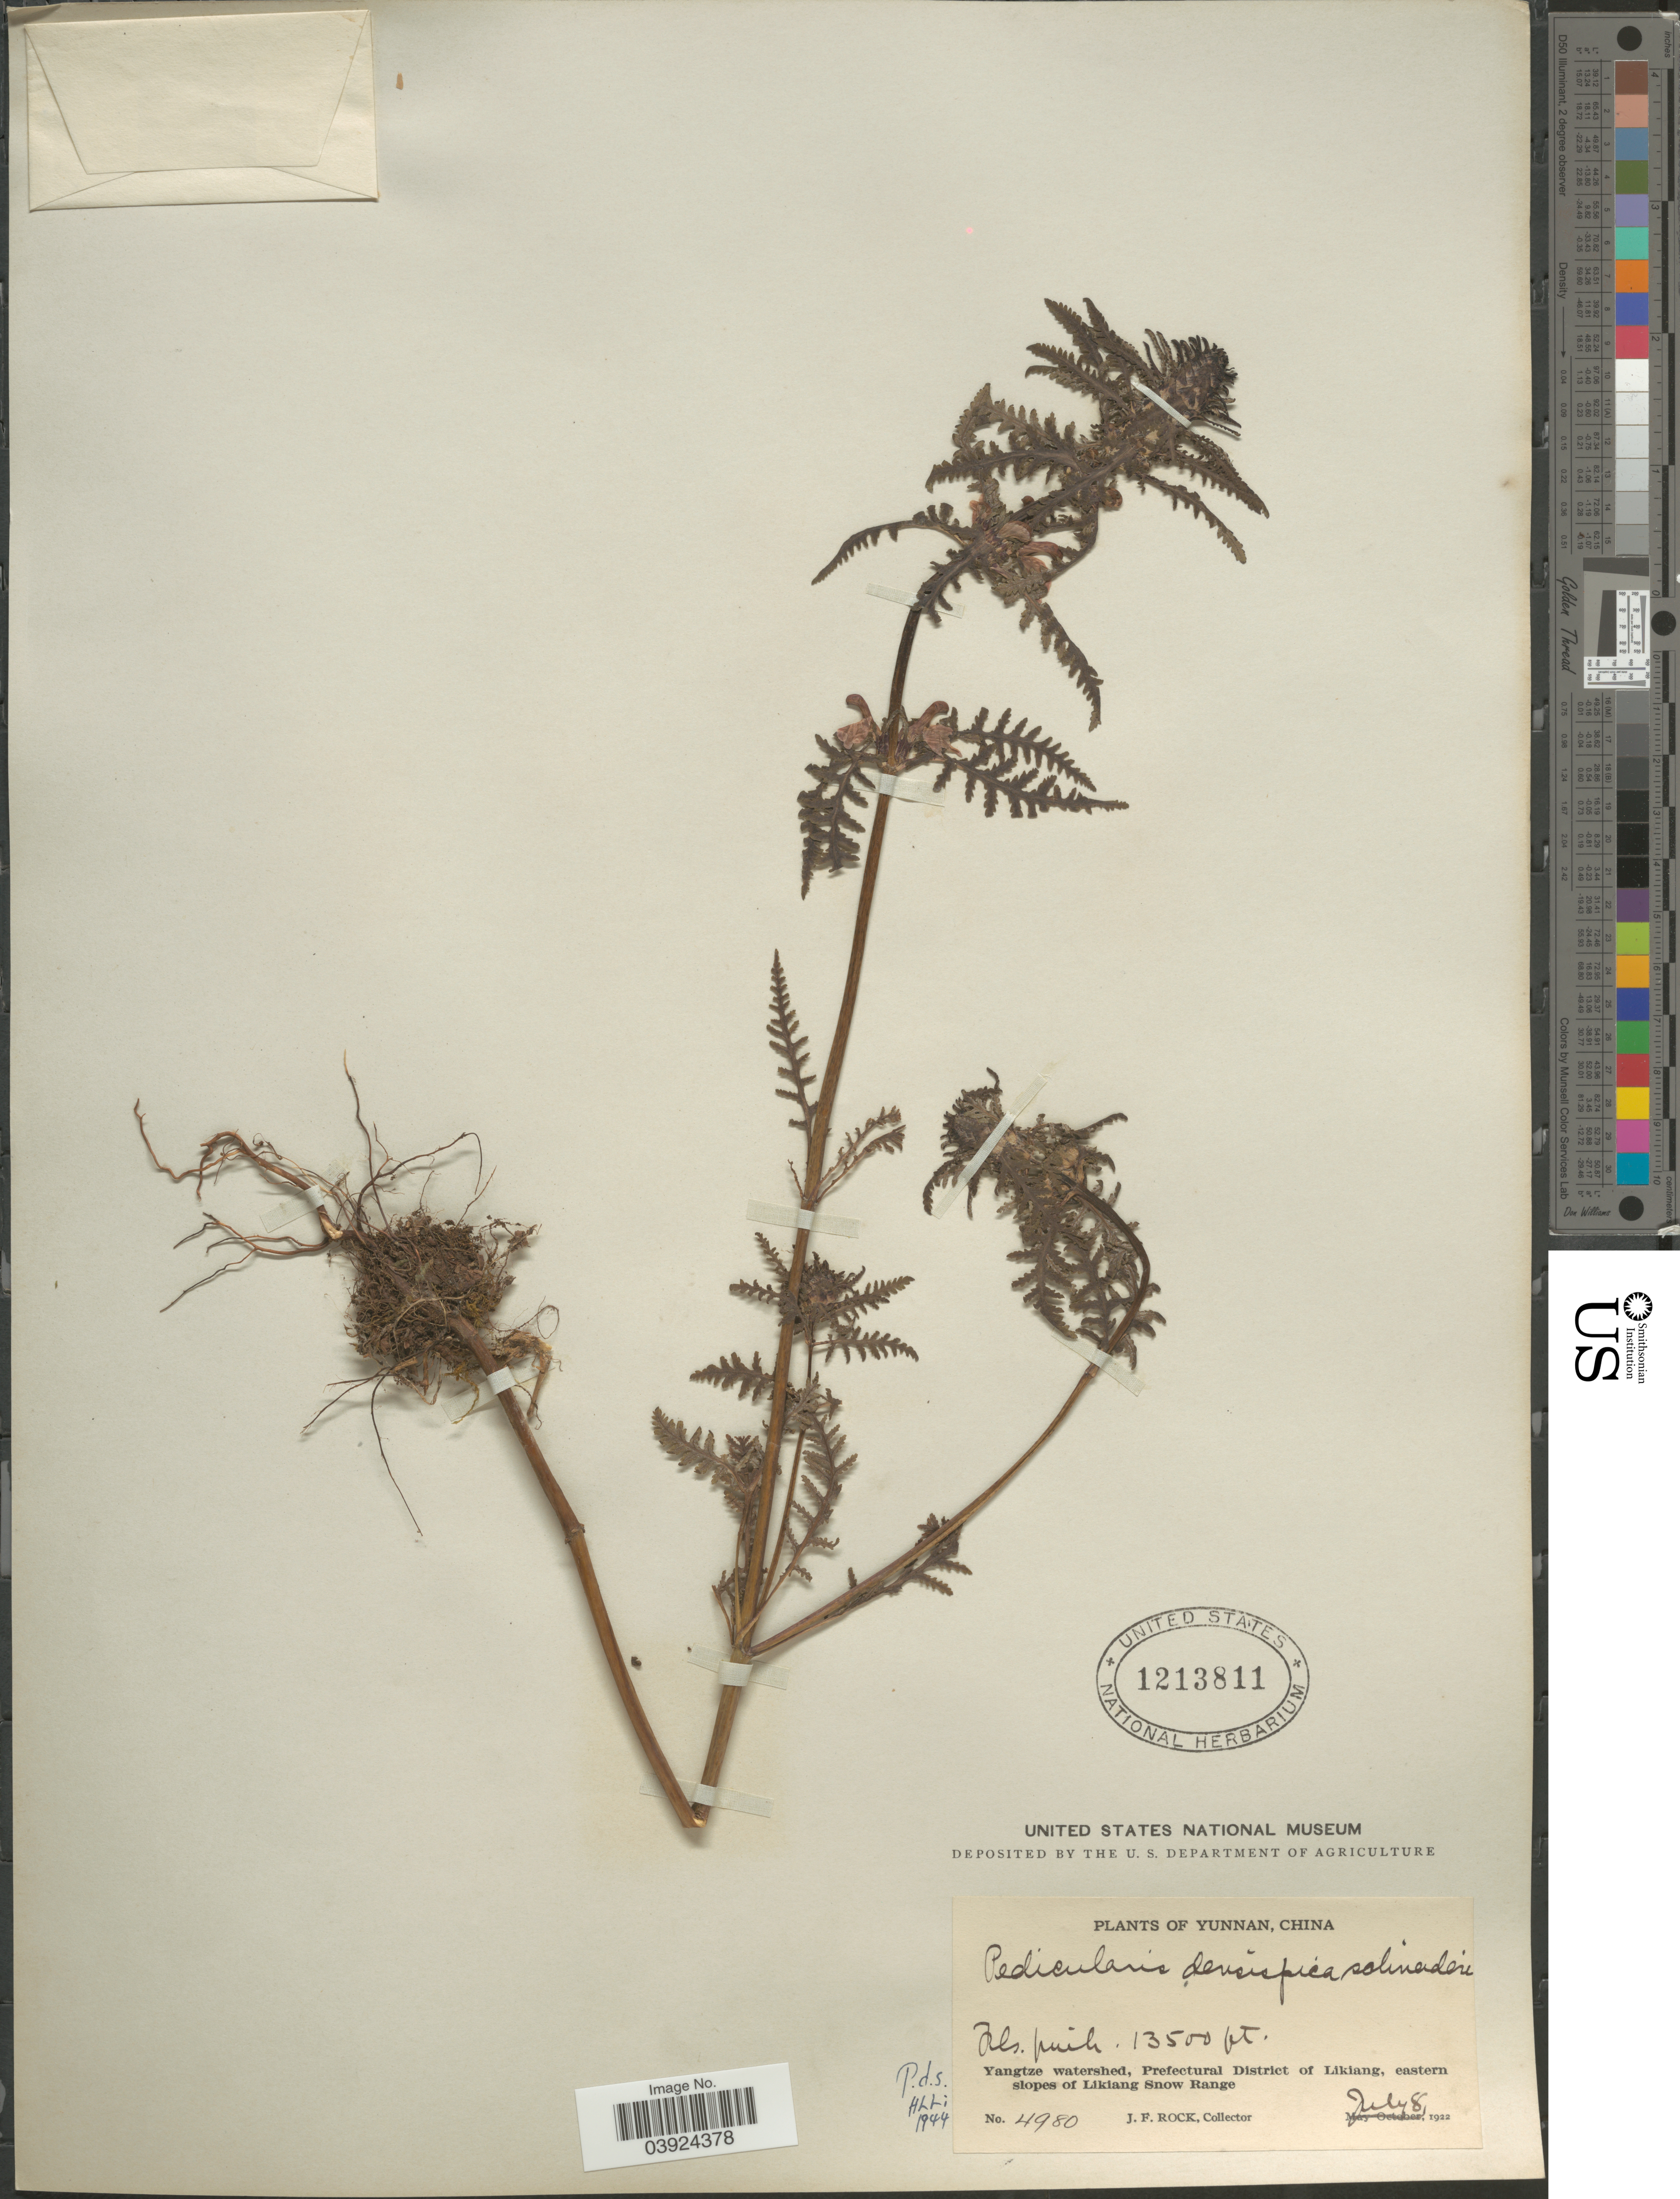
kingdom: Plantae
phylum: Tracheophyta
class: Magnoliopsida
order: Lamiales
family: Orobanchaceae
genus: Pedicularis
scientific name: Pedicularis densispica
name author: Franch. ex Maxim.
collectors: J. Rock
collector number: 4980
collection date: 1922-07-08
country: China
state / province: Yunnan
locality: Yangtze watershed, Prefectural District of Likiang, eastern slopes of Likiang Snow Range.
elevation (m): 4115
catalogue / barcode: US 1213811